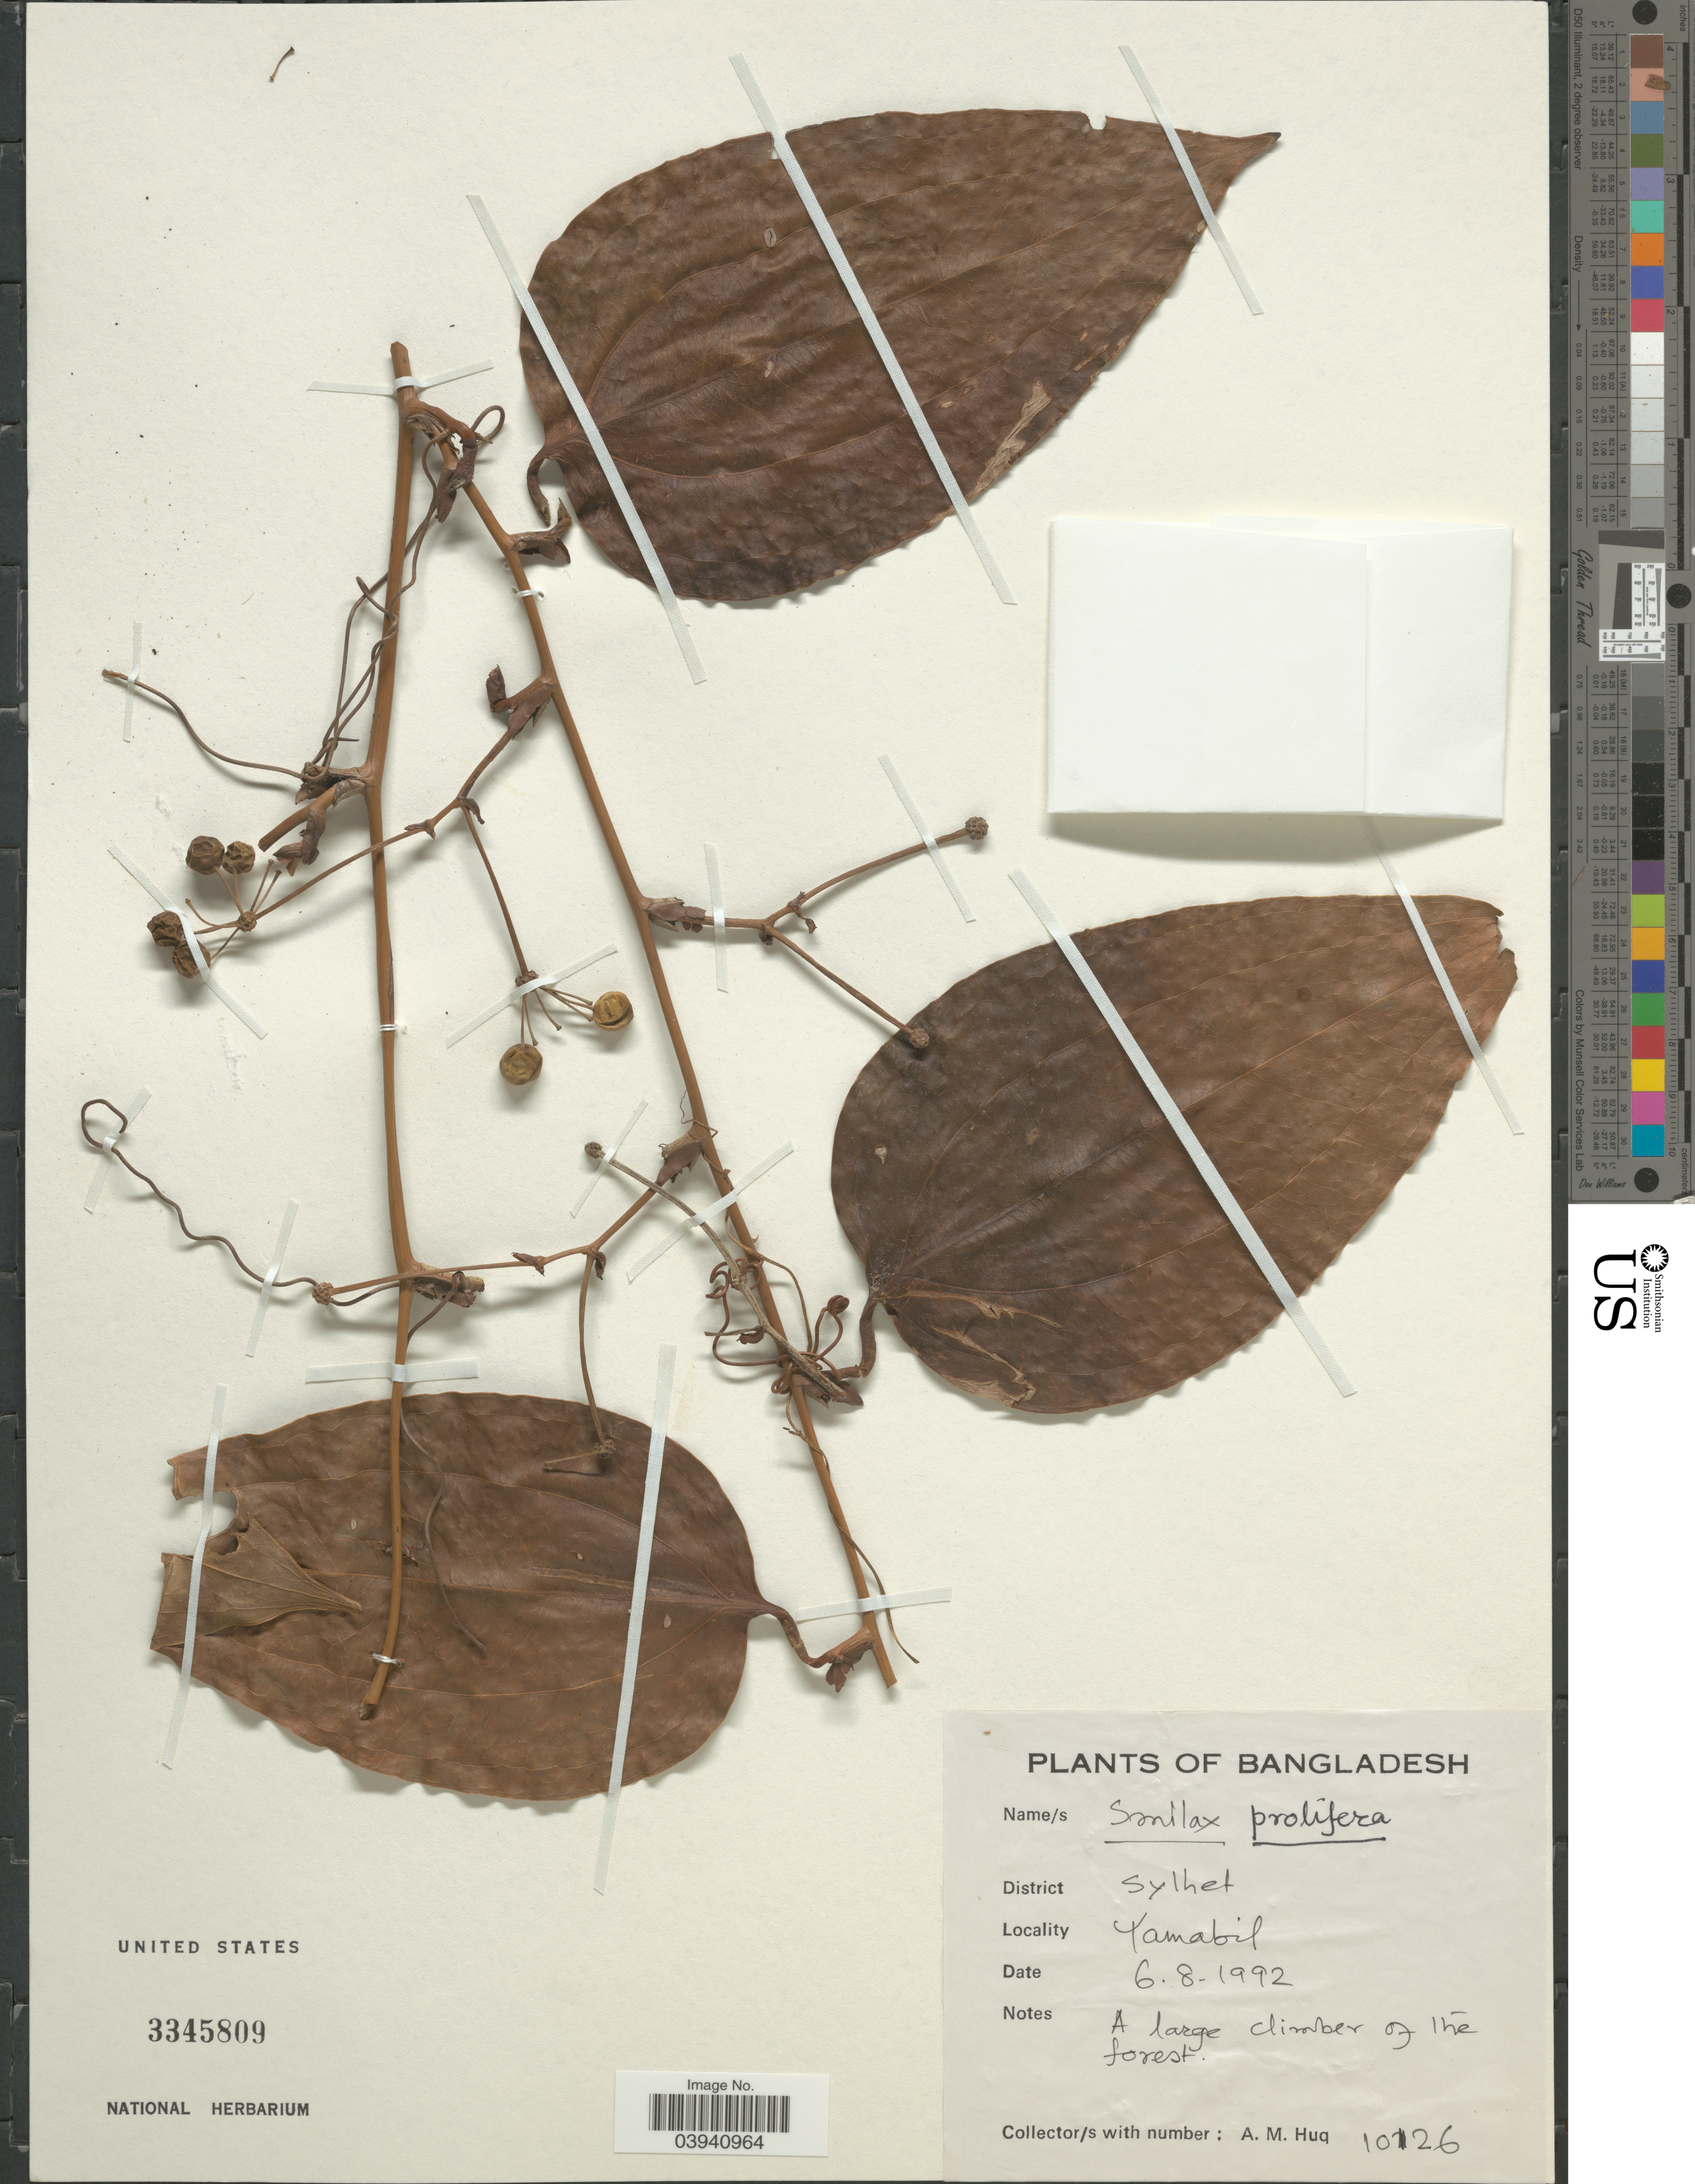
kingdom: Plantae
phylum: Tracheophyta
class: Liliopsida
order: Liliales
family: Smilacaceae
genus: Smilax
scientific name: Smilax prolifera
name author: Roxb.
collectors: A. M. Huq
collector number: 10126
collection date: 1992-08-06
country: Bangladesh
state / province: Sylhet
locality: District Sylhet. Yamabil.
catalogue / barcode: US 3345809